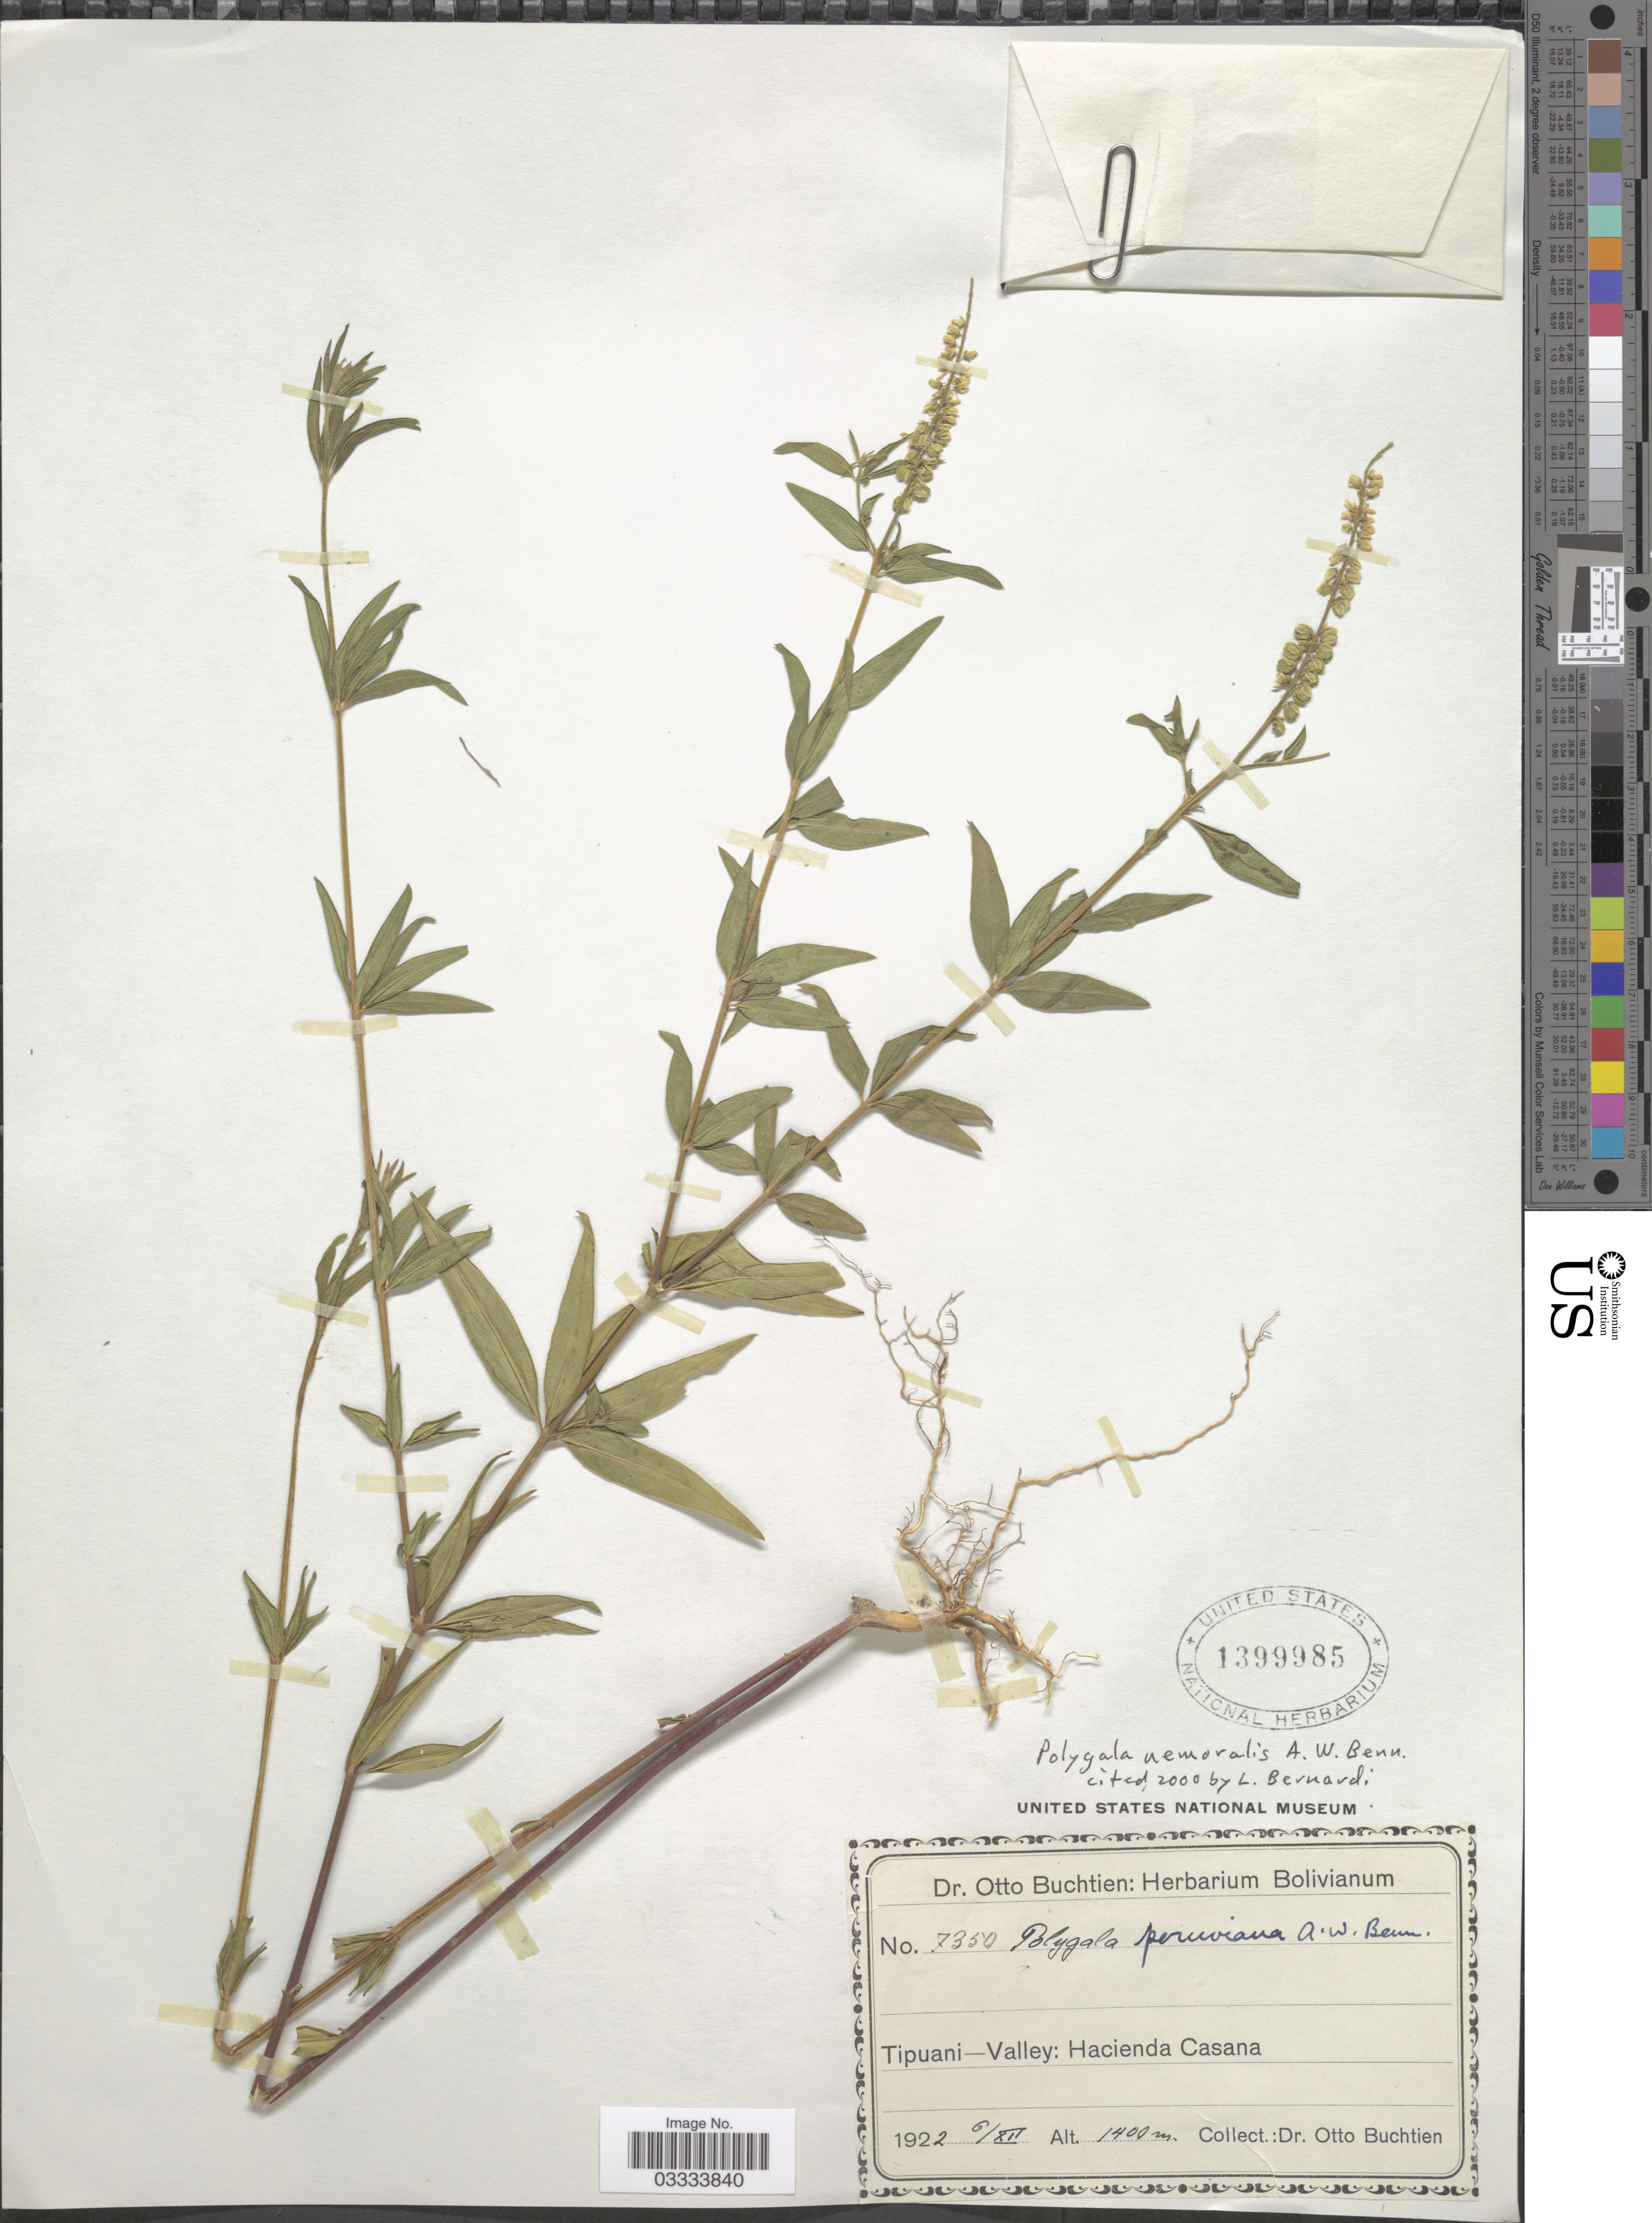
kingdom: Plantae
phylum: Tracheophyta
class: Magnoliopsida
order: Fabales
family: Polygalaceae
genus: Polygala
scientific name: Polygala nemoralis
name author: A.W. Benn.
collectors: O. Buchtien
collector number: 7350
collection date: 1922-12-06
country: Bolivia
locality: Tipuani-Valley: Hacienda Casana.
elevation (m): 1400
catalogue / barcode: US 1399985